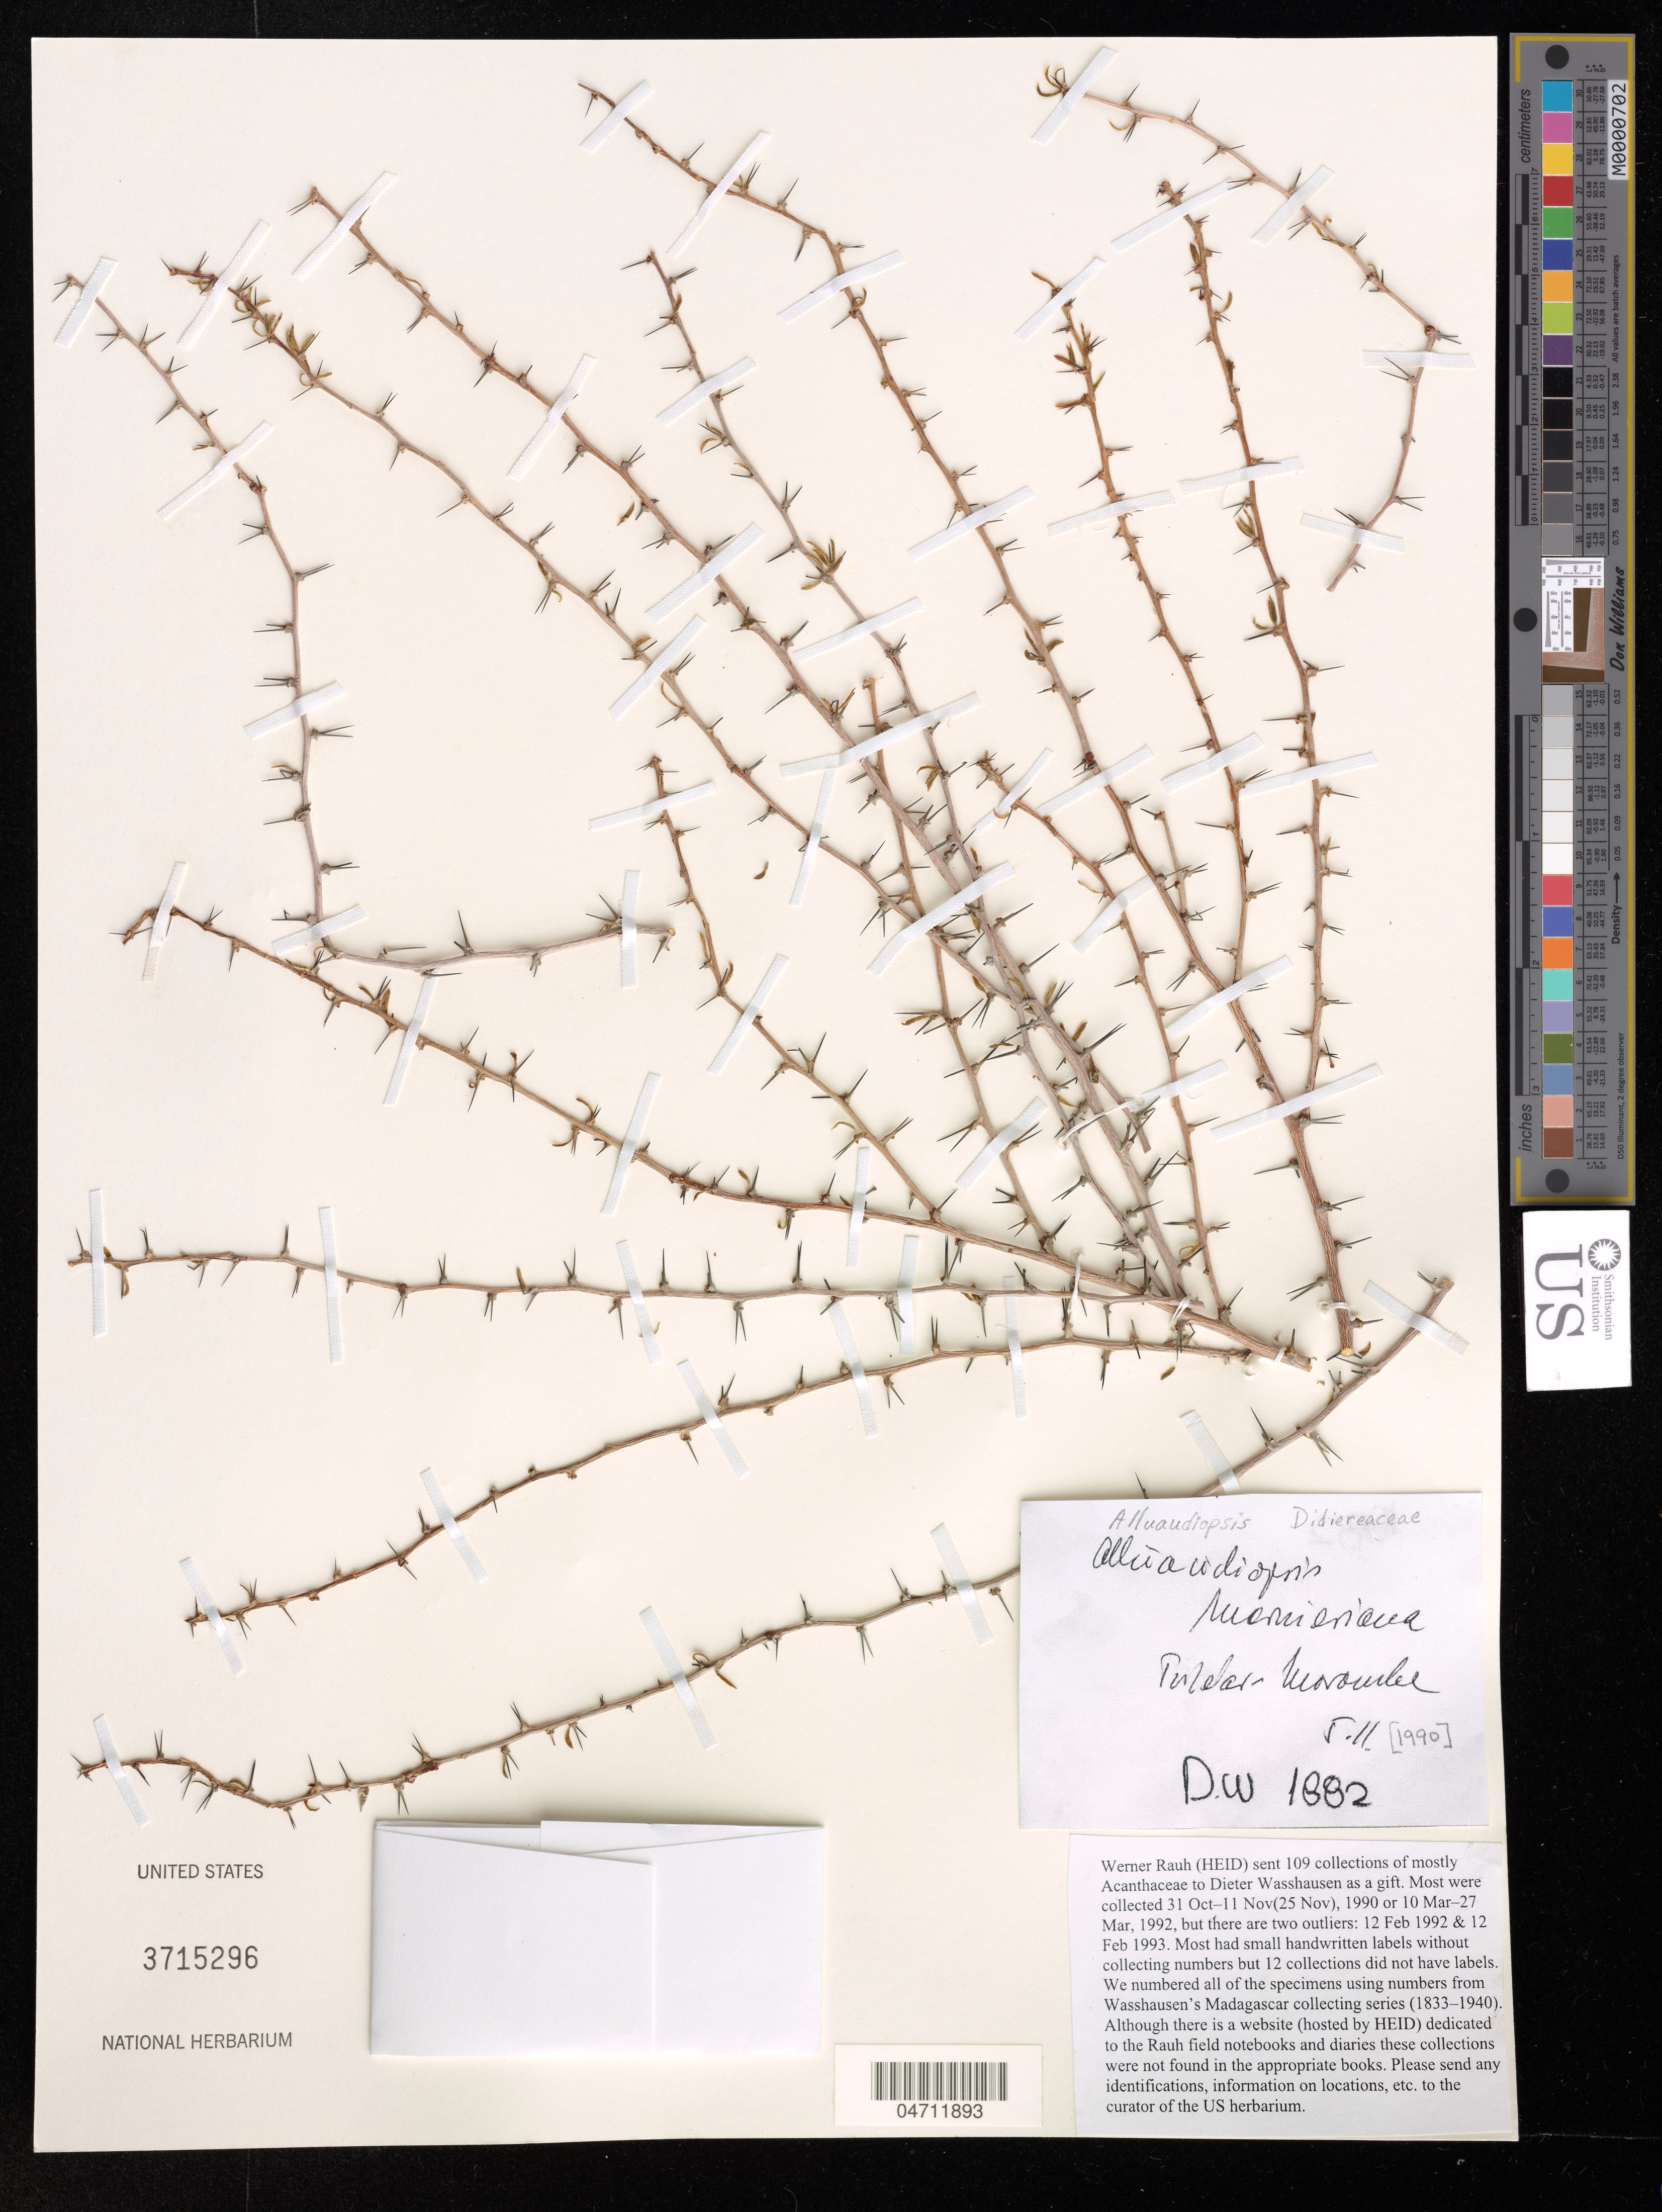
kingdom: Plantae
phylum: Tracheophyta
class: Magnoliopsida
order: Caryophyllales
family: Didiereaceae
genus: Alluaudiopsis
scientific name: Alluaudiopsis sp.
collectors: W. Rauh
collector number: DW 1882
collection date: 1990-11-05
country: Madagascar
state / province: Atsimo-Andrefana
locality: Toliara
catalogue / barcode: US 3715296